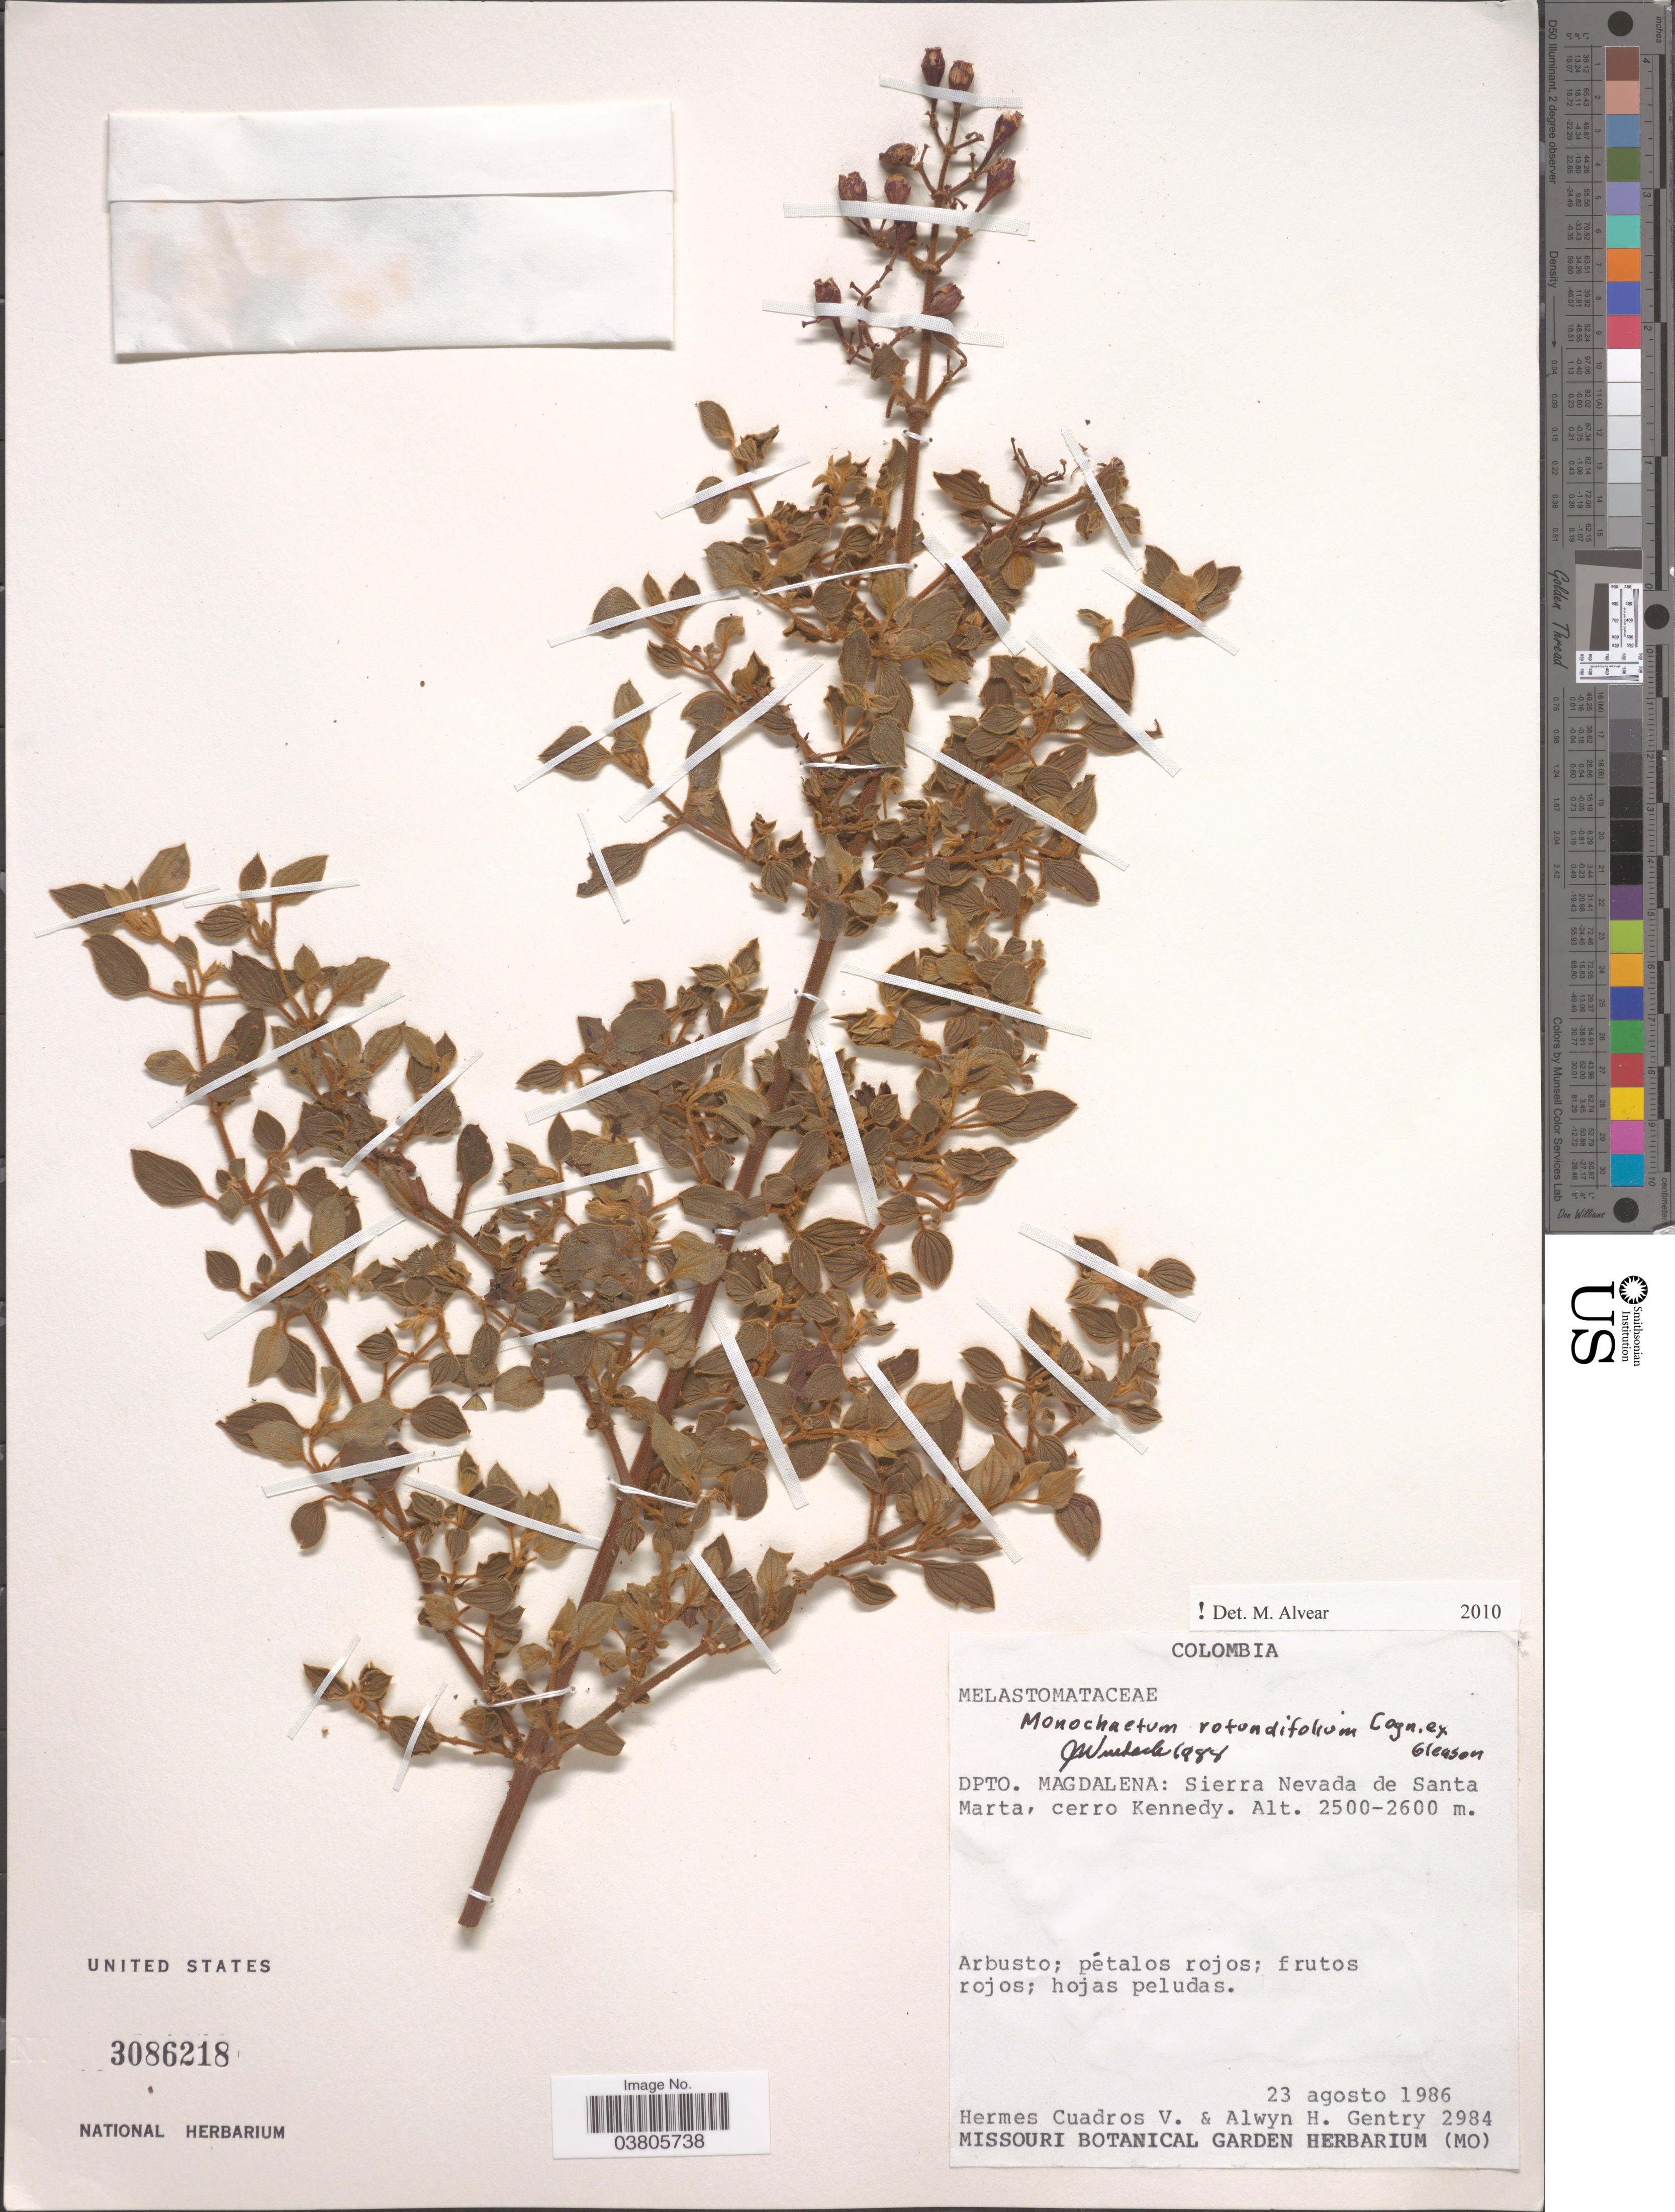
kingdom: Plantae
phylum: Tracheophyta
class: Magnoliopsida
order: Myrtales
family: Melastomataceae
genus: Monochaetum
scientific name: Monochaetum rotundifolium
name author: Cogn.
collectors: H. Cuadros V. & A. H. Gentry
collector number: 2984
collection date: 1986-08-23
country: Colombia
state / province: Magdalena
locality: Dpto. Magdalena: Sierra Nevada de Santa Marta, cerro Kennedy.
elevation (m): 2500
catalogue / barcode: US 3086218